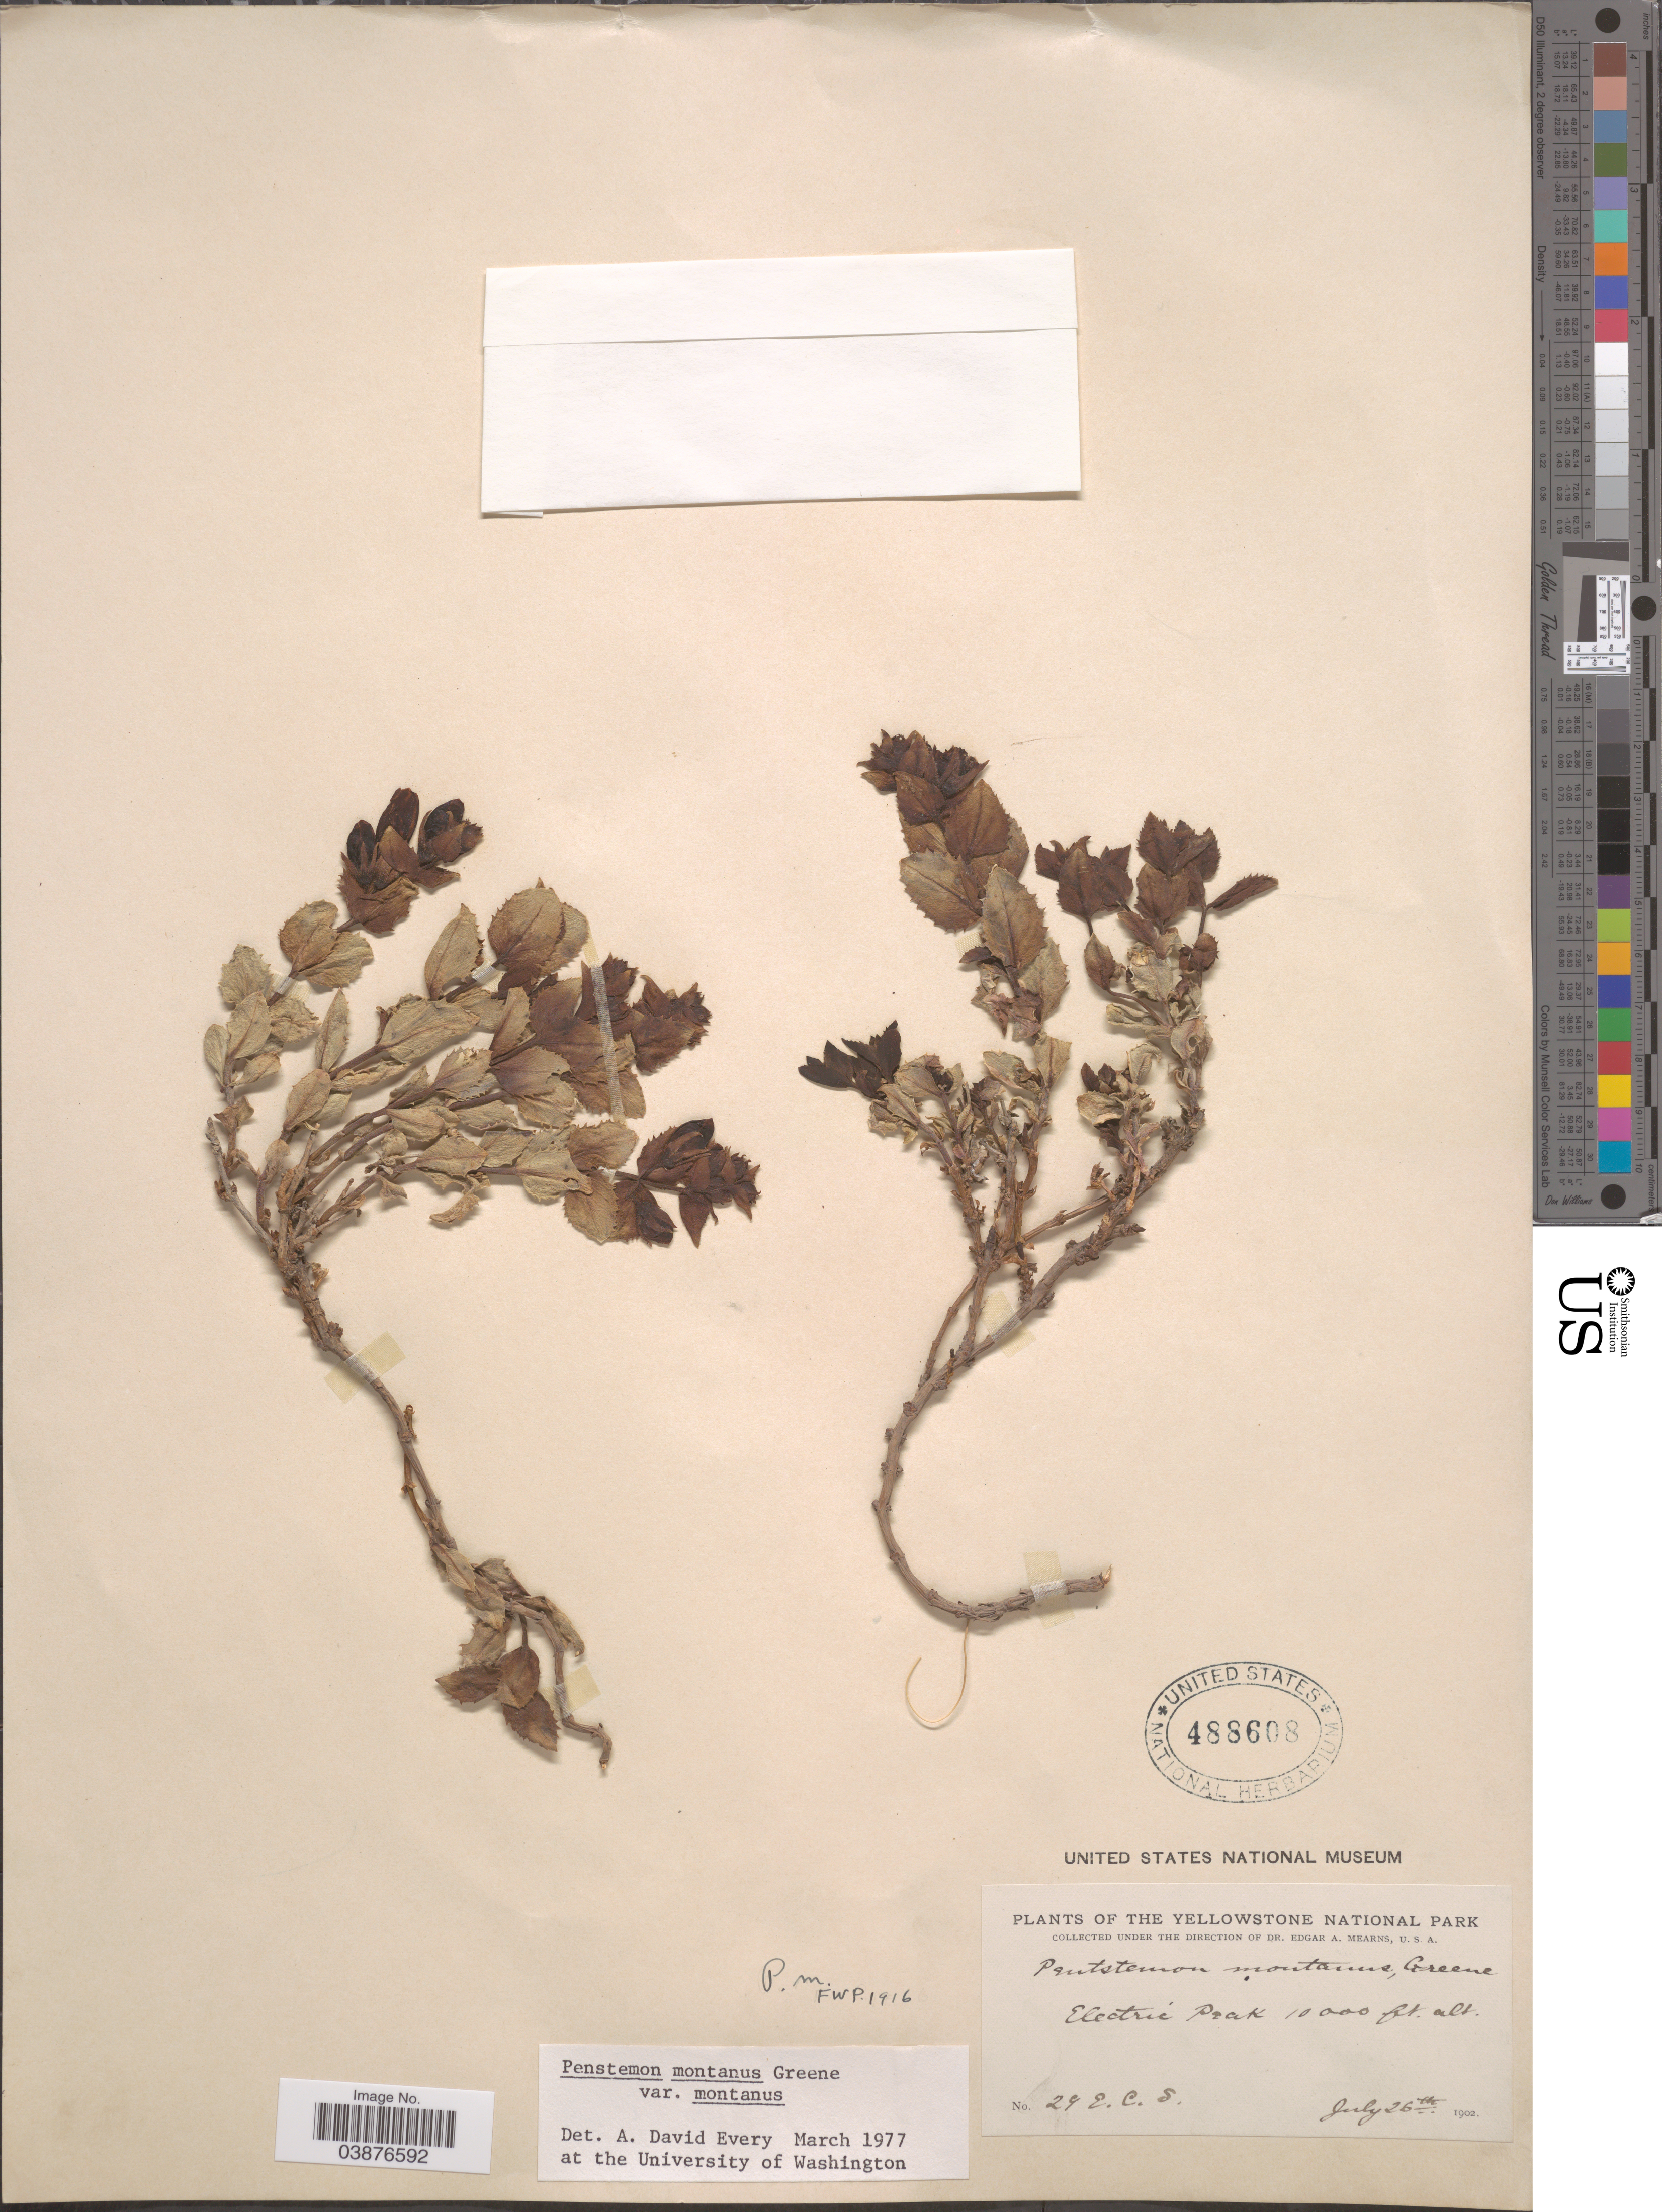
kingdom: Plantae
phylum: Tracheophyta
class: Magnoliopsida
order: Lamiales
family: Plantaginaceae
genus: Penstemon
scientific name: Penstemon montanus var. montanus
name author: Greene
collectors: E. C. Smith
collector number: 29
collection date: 1902-07-26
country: United States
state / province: Montana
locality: The Yellowstone National Park. Electric Peak.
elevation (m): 3048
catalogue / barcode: US 488608